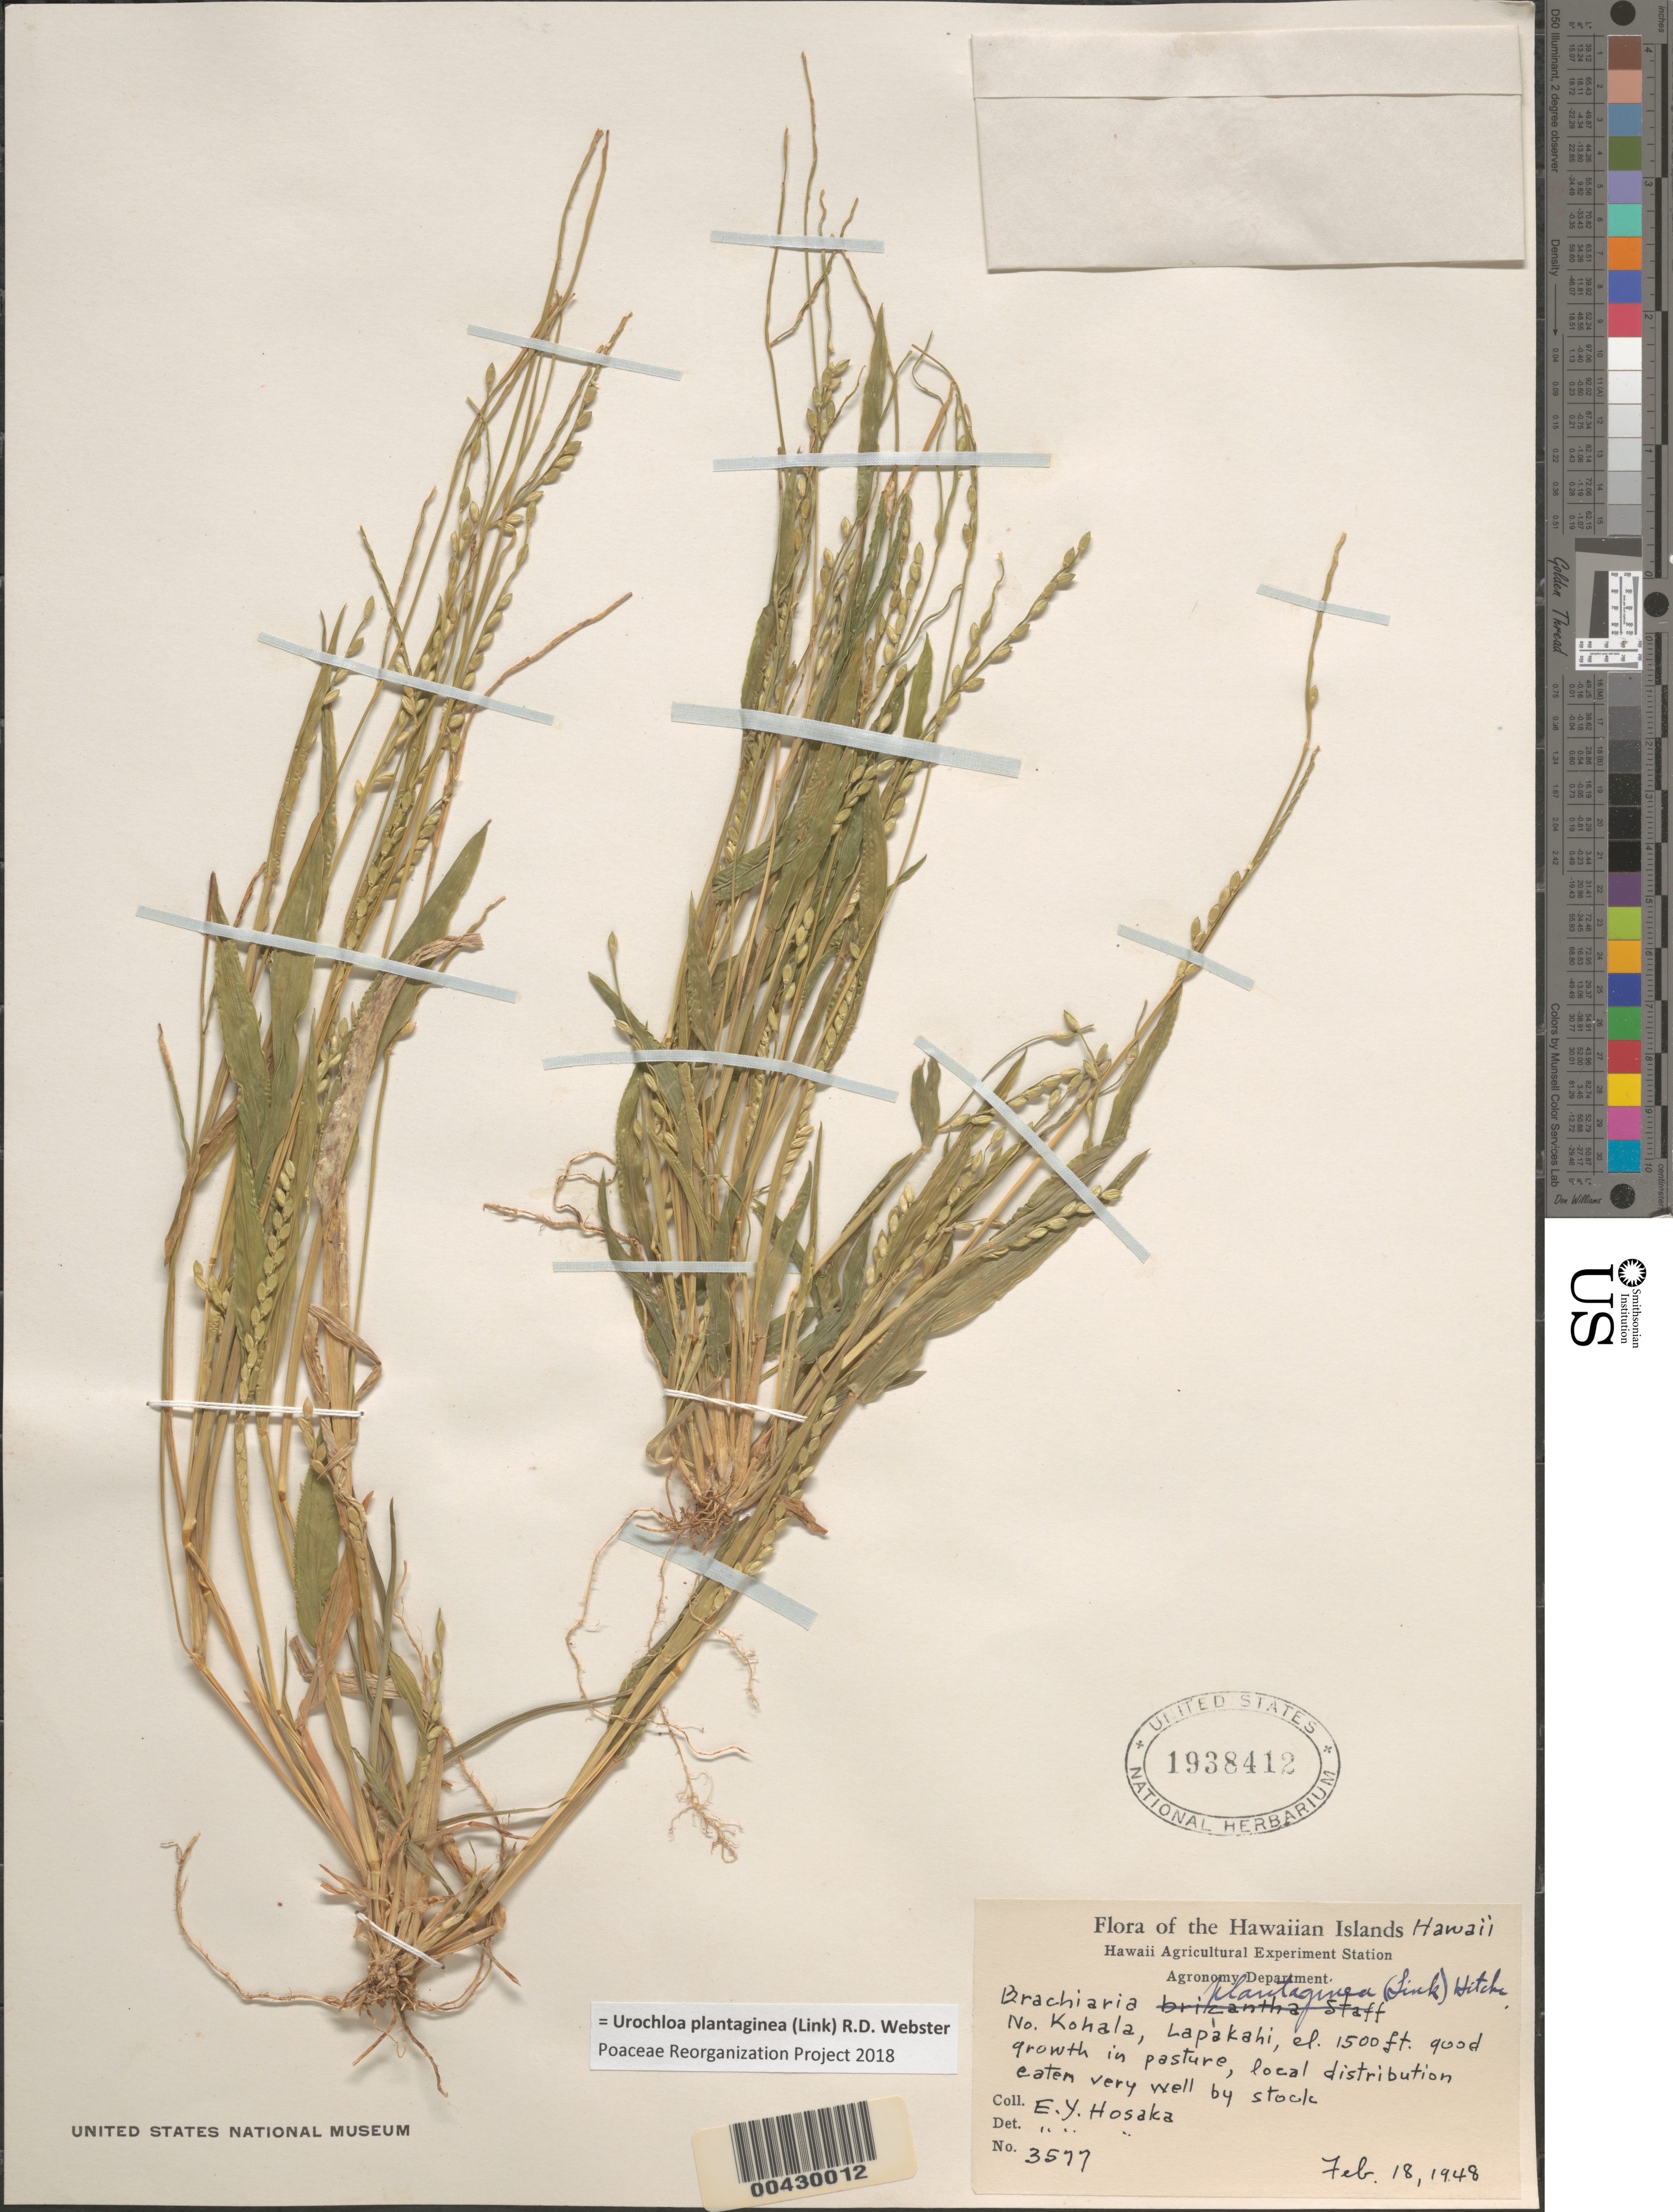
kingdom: Plantae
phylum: Tracheophyta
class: Liliopsida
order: Poales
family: Poaceae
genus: Urochloa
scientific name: Urochloa plantaginea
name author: (Link) R.D. Webster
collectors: E. Y. Hosaka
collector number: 3577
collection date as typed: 18 Feb 1948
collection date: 1948-02-18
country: United States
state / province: Hawaii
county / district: Hawaii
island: Hawaii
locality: North Kohala, Lapakahi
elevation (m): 457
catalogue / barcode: US 1938412